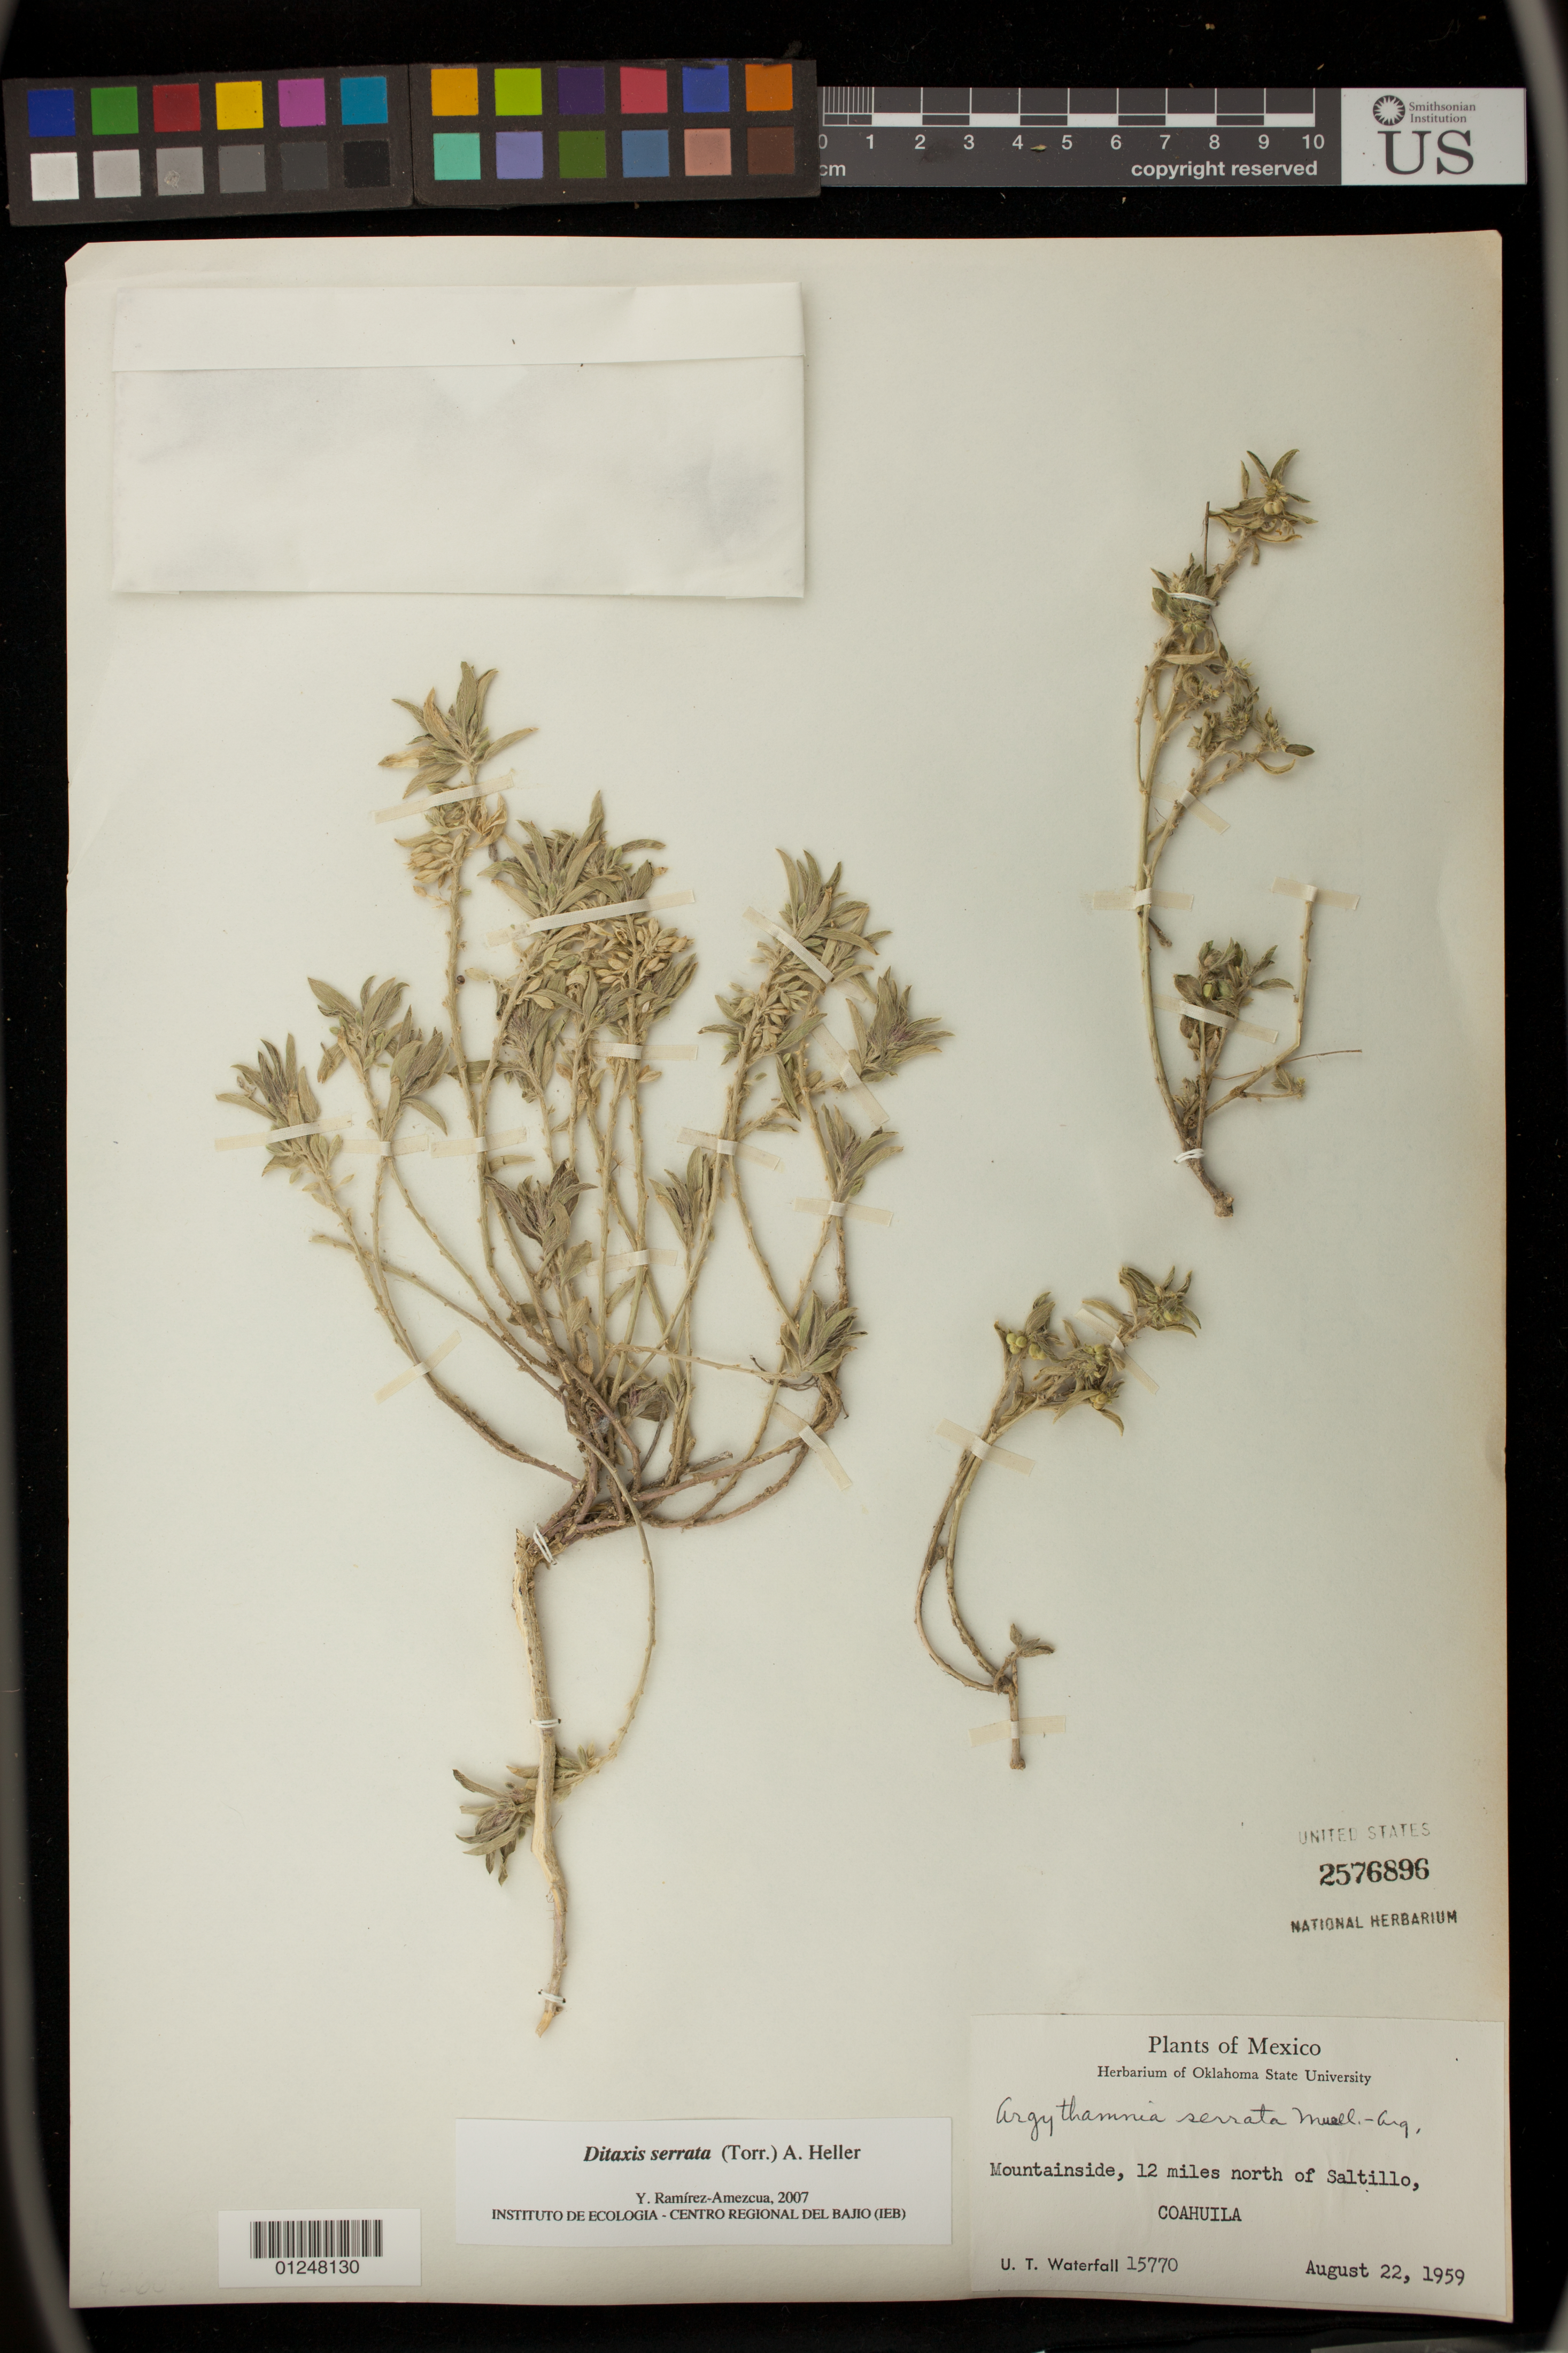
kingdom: Plantae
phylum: Tracheophyta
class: Magnoliopsida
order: Malpighiales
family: Euphorbiaceae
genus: Argythamnia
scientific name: Argythamnia serrata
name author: (Torr.) Müll. Arg.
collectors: U. T. Waterfall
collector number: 15770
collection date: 1959-08-22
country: Mexico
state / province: Coahuila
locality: Moutainside, 12 miles north of Saltillo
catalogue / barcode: US 2576896